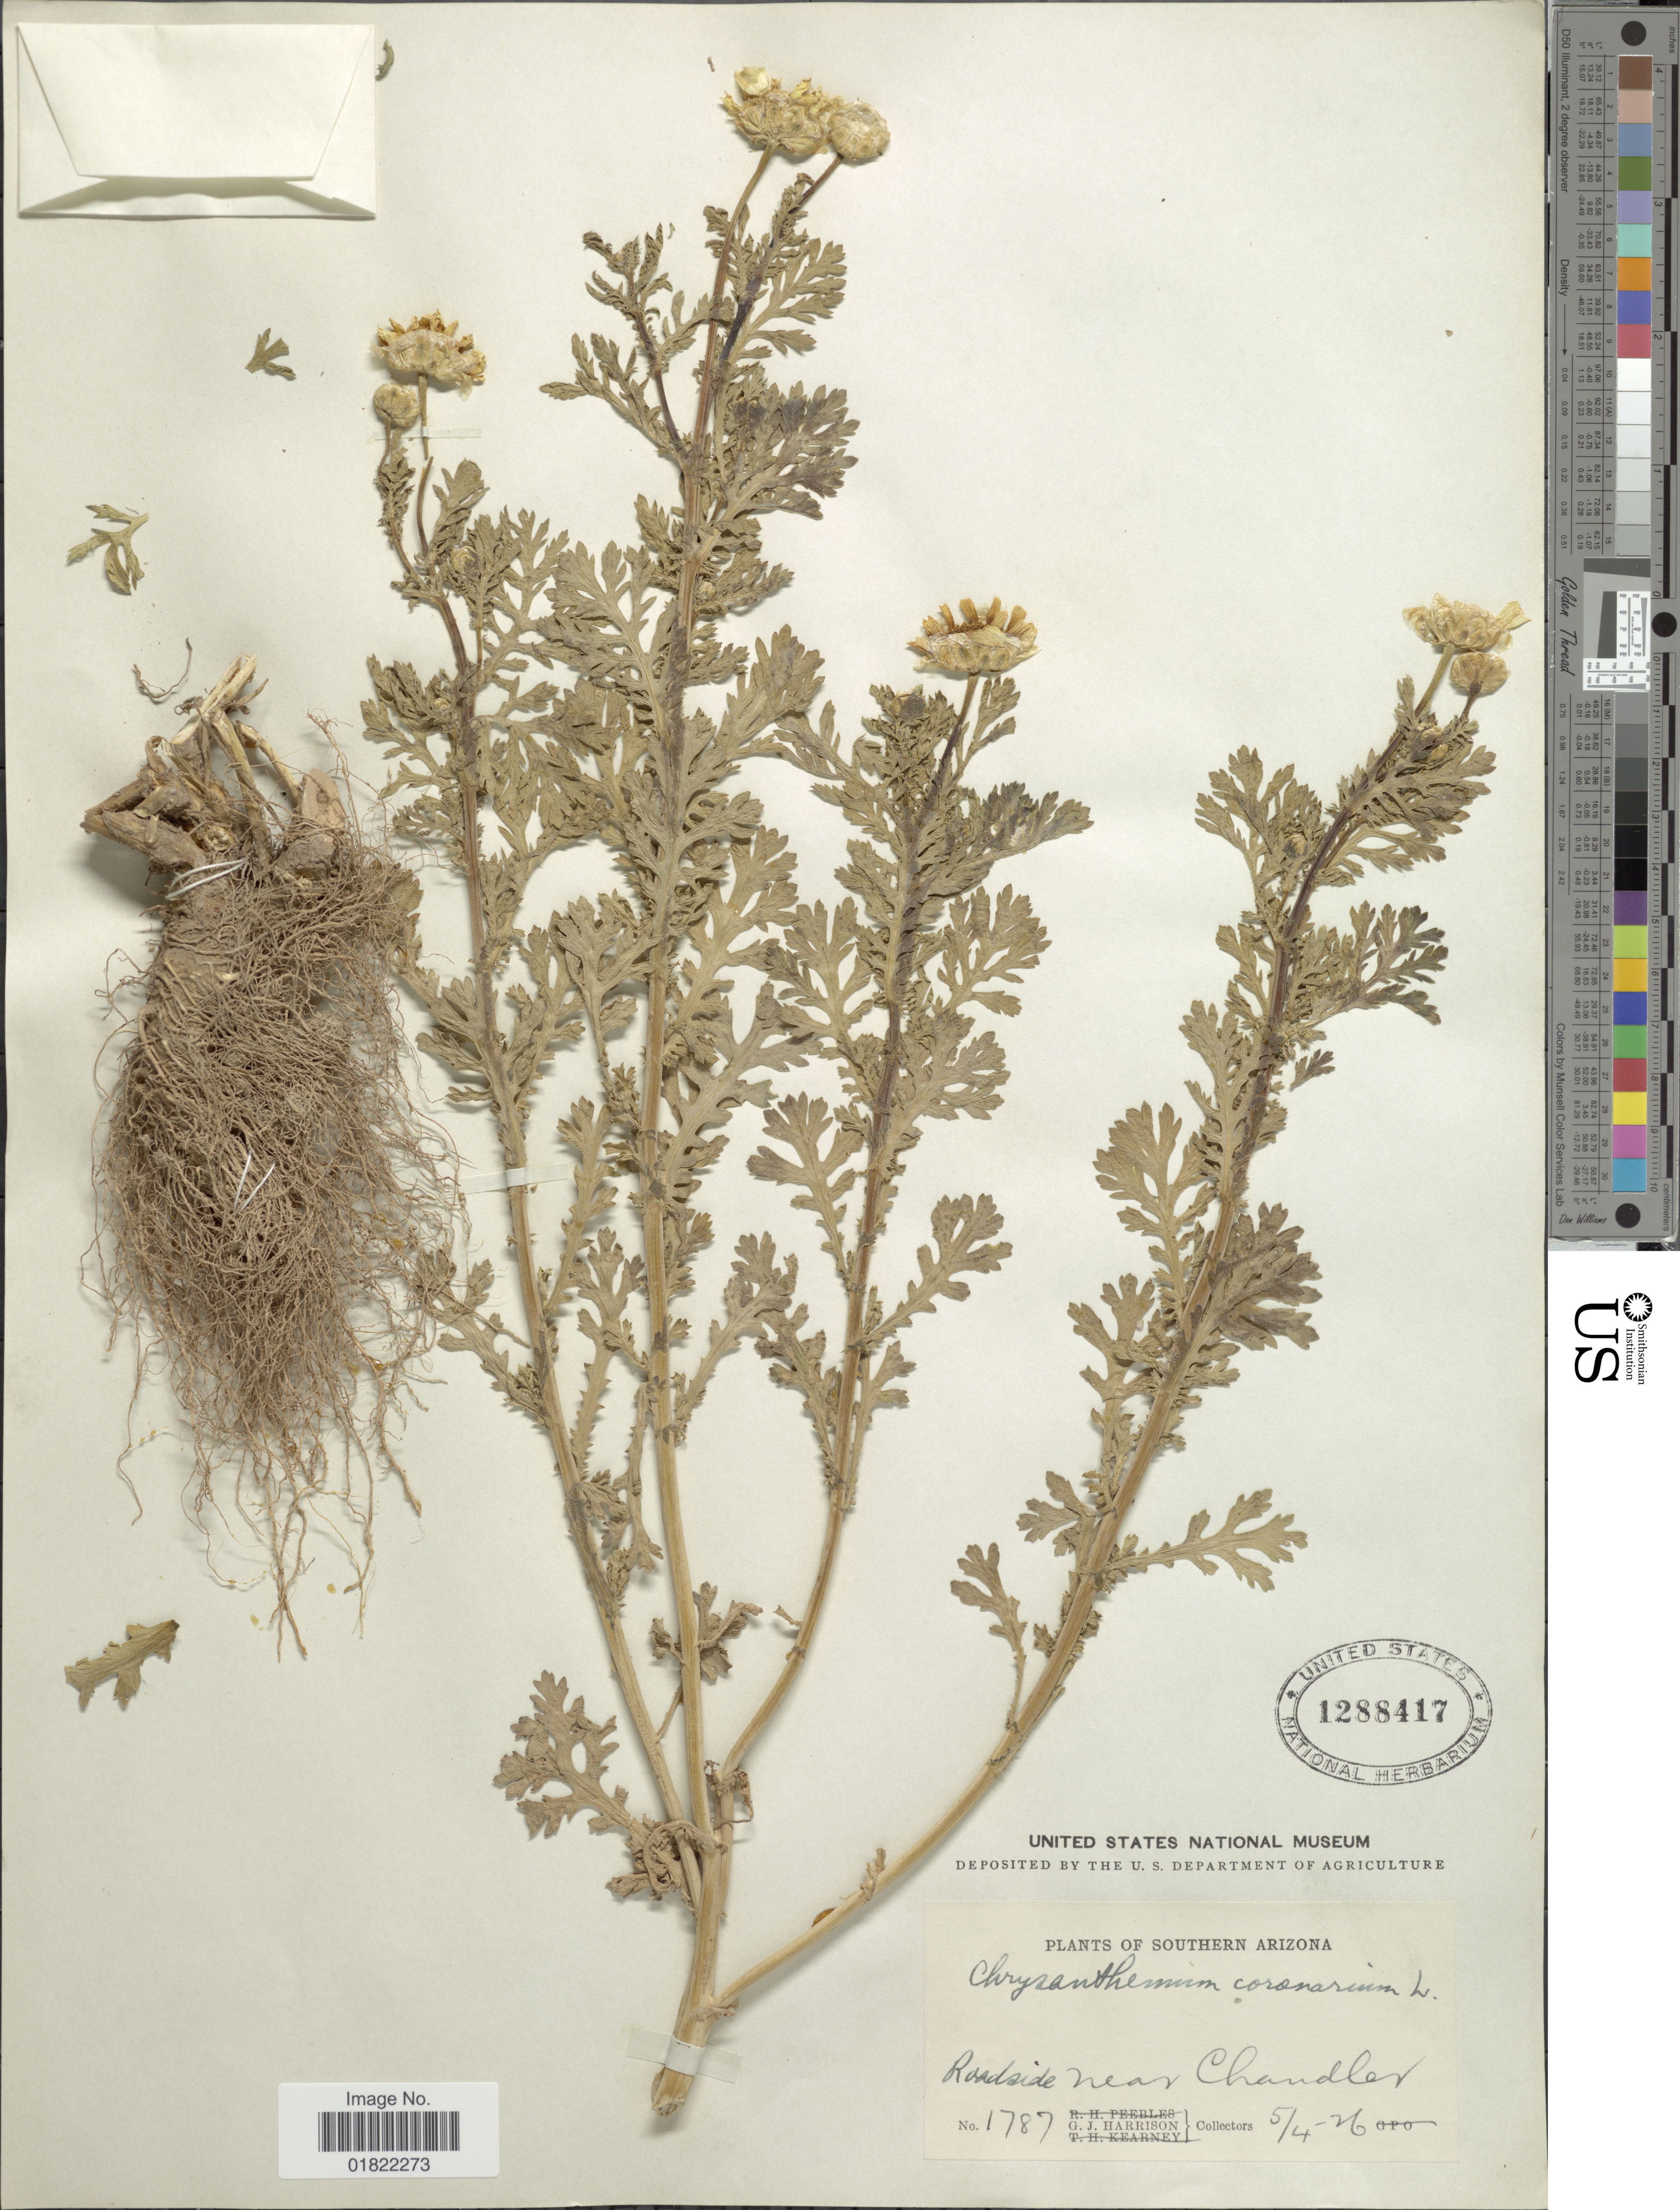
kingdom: Plantae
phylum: Tracheophyta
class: Magnoliopsida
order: Asterales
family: Asteraceae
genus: Chrysanthemum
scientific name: Chrysanthemum coronarium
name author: L.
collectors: G. J. Harrison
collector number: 1787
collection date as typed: Transcribed d/m/y: 4/5/26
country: United States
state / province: Arizona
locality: Southern Arizona, Roadside near Chandler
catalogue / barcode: US 1288417